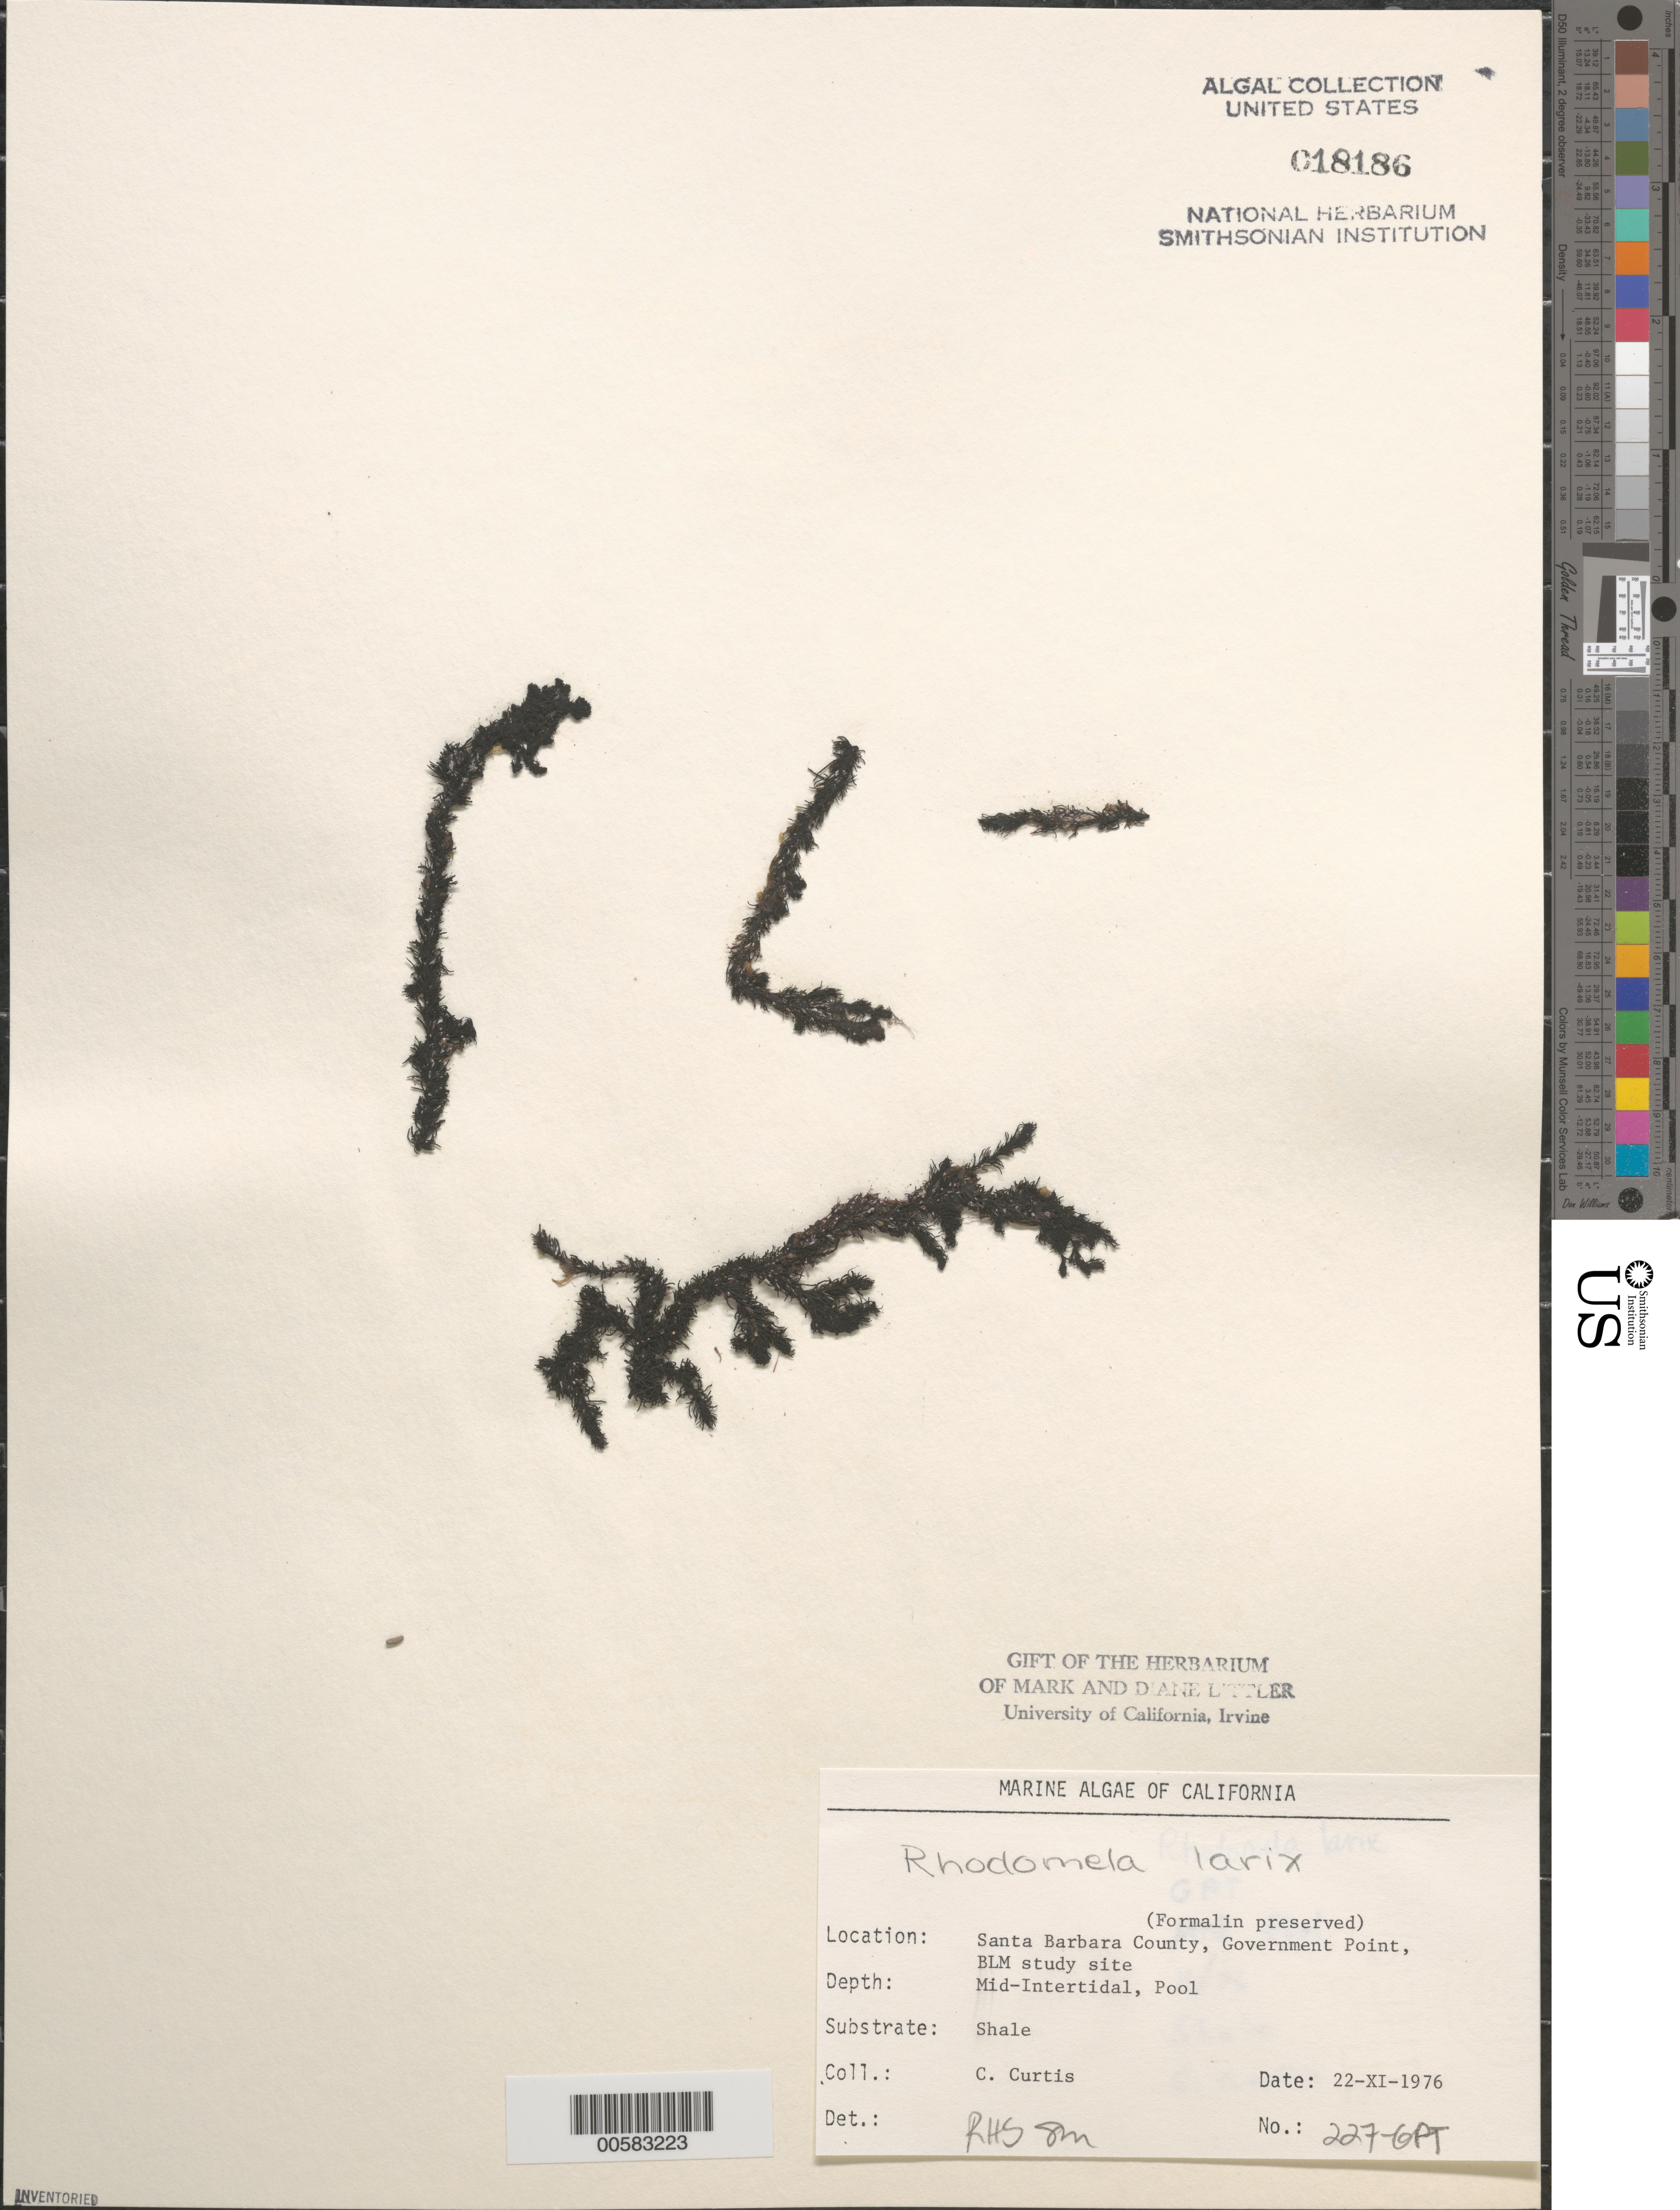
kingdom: Plantae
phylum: Rhodophyta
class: Florideophyceae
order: Ceramiales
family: Rhodomelaceae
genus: Neorhodomela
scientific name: Neorhodomela larix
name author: (Turner) Masuda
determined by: Algae name updating Project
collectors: C. Curtis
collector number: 227-gpt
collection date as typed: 22 Nov 1976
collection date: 1976-11-22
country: United States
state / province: California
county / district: Santa Barbara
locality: Government Point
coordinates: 34 26'31"N, 120 24'06"W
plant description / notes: BLM-SOCALBIGHT Rocky Intertidal Survey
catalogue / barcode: US 18186